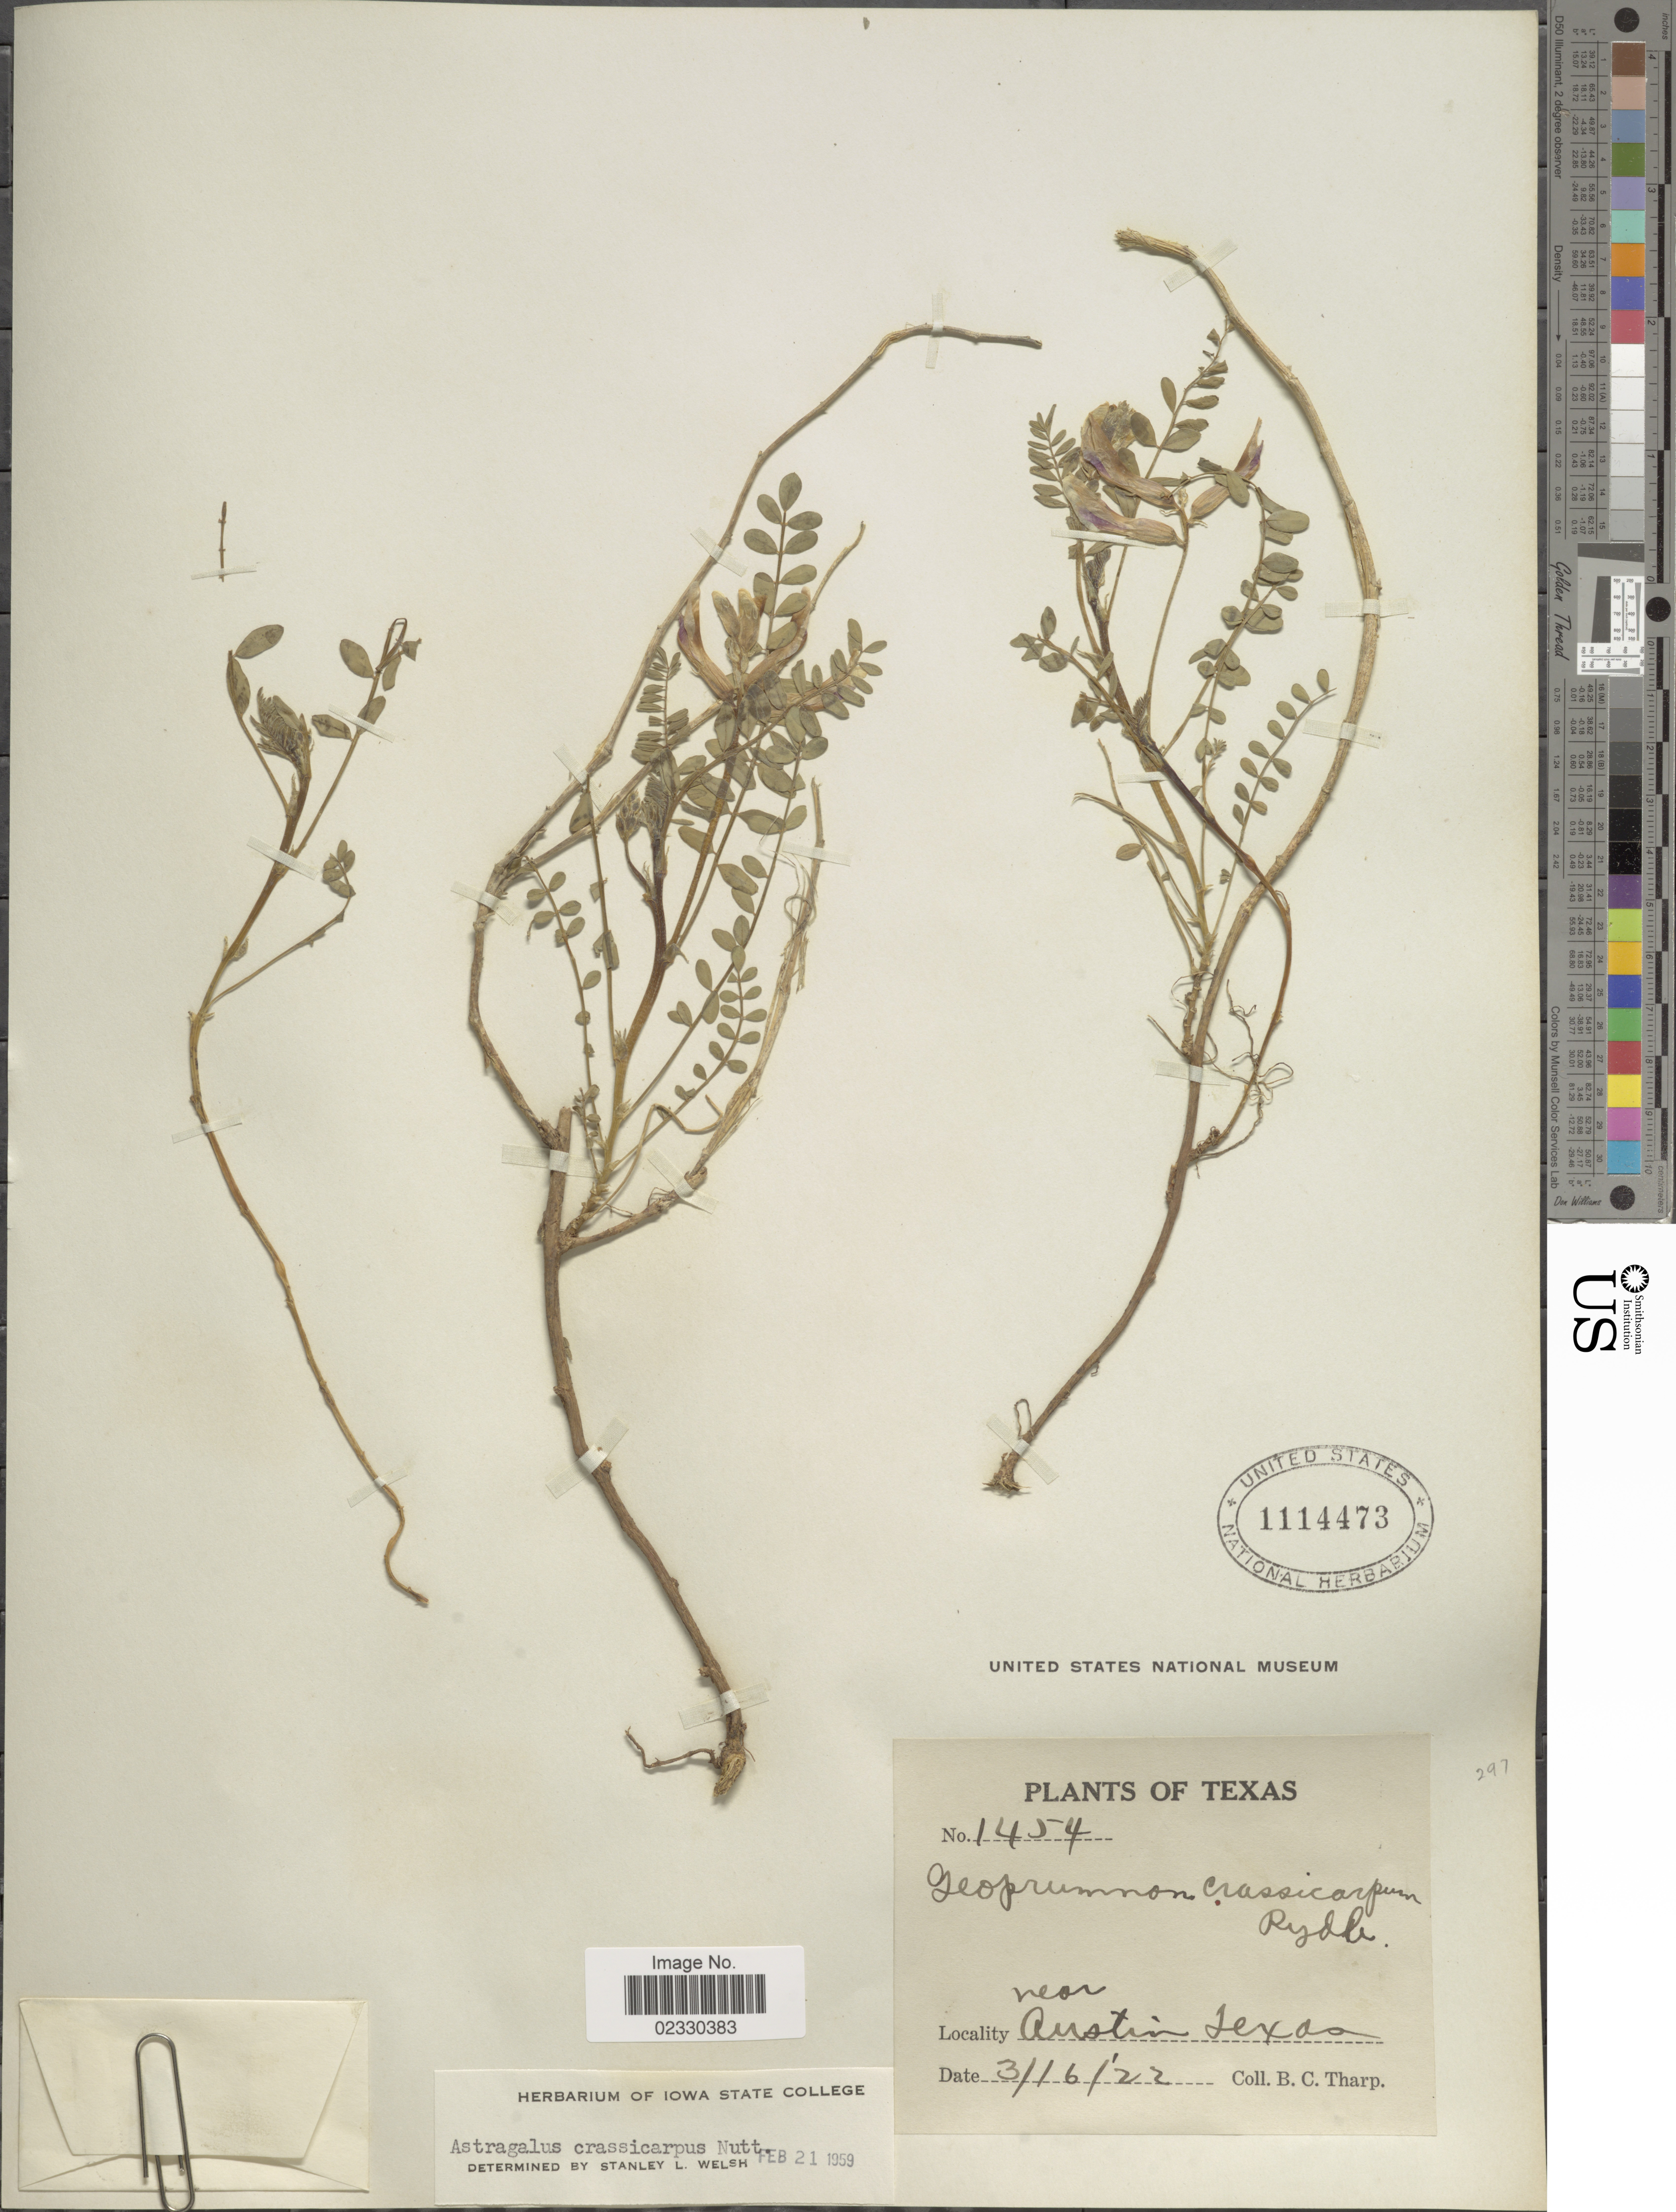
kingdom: Plantae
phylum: Tracheophyta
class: Magnoliopsida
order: Fabales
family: Fabaceae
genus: Astragalus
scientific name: Astragalus crassicarpus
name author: Nutt.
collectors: B. C. Tharp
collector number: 1454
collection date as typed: Transcribed d/m/y: 16/3/22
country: United States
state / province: Texas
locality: Near Austin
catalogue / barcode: US 1114473